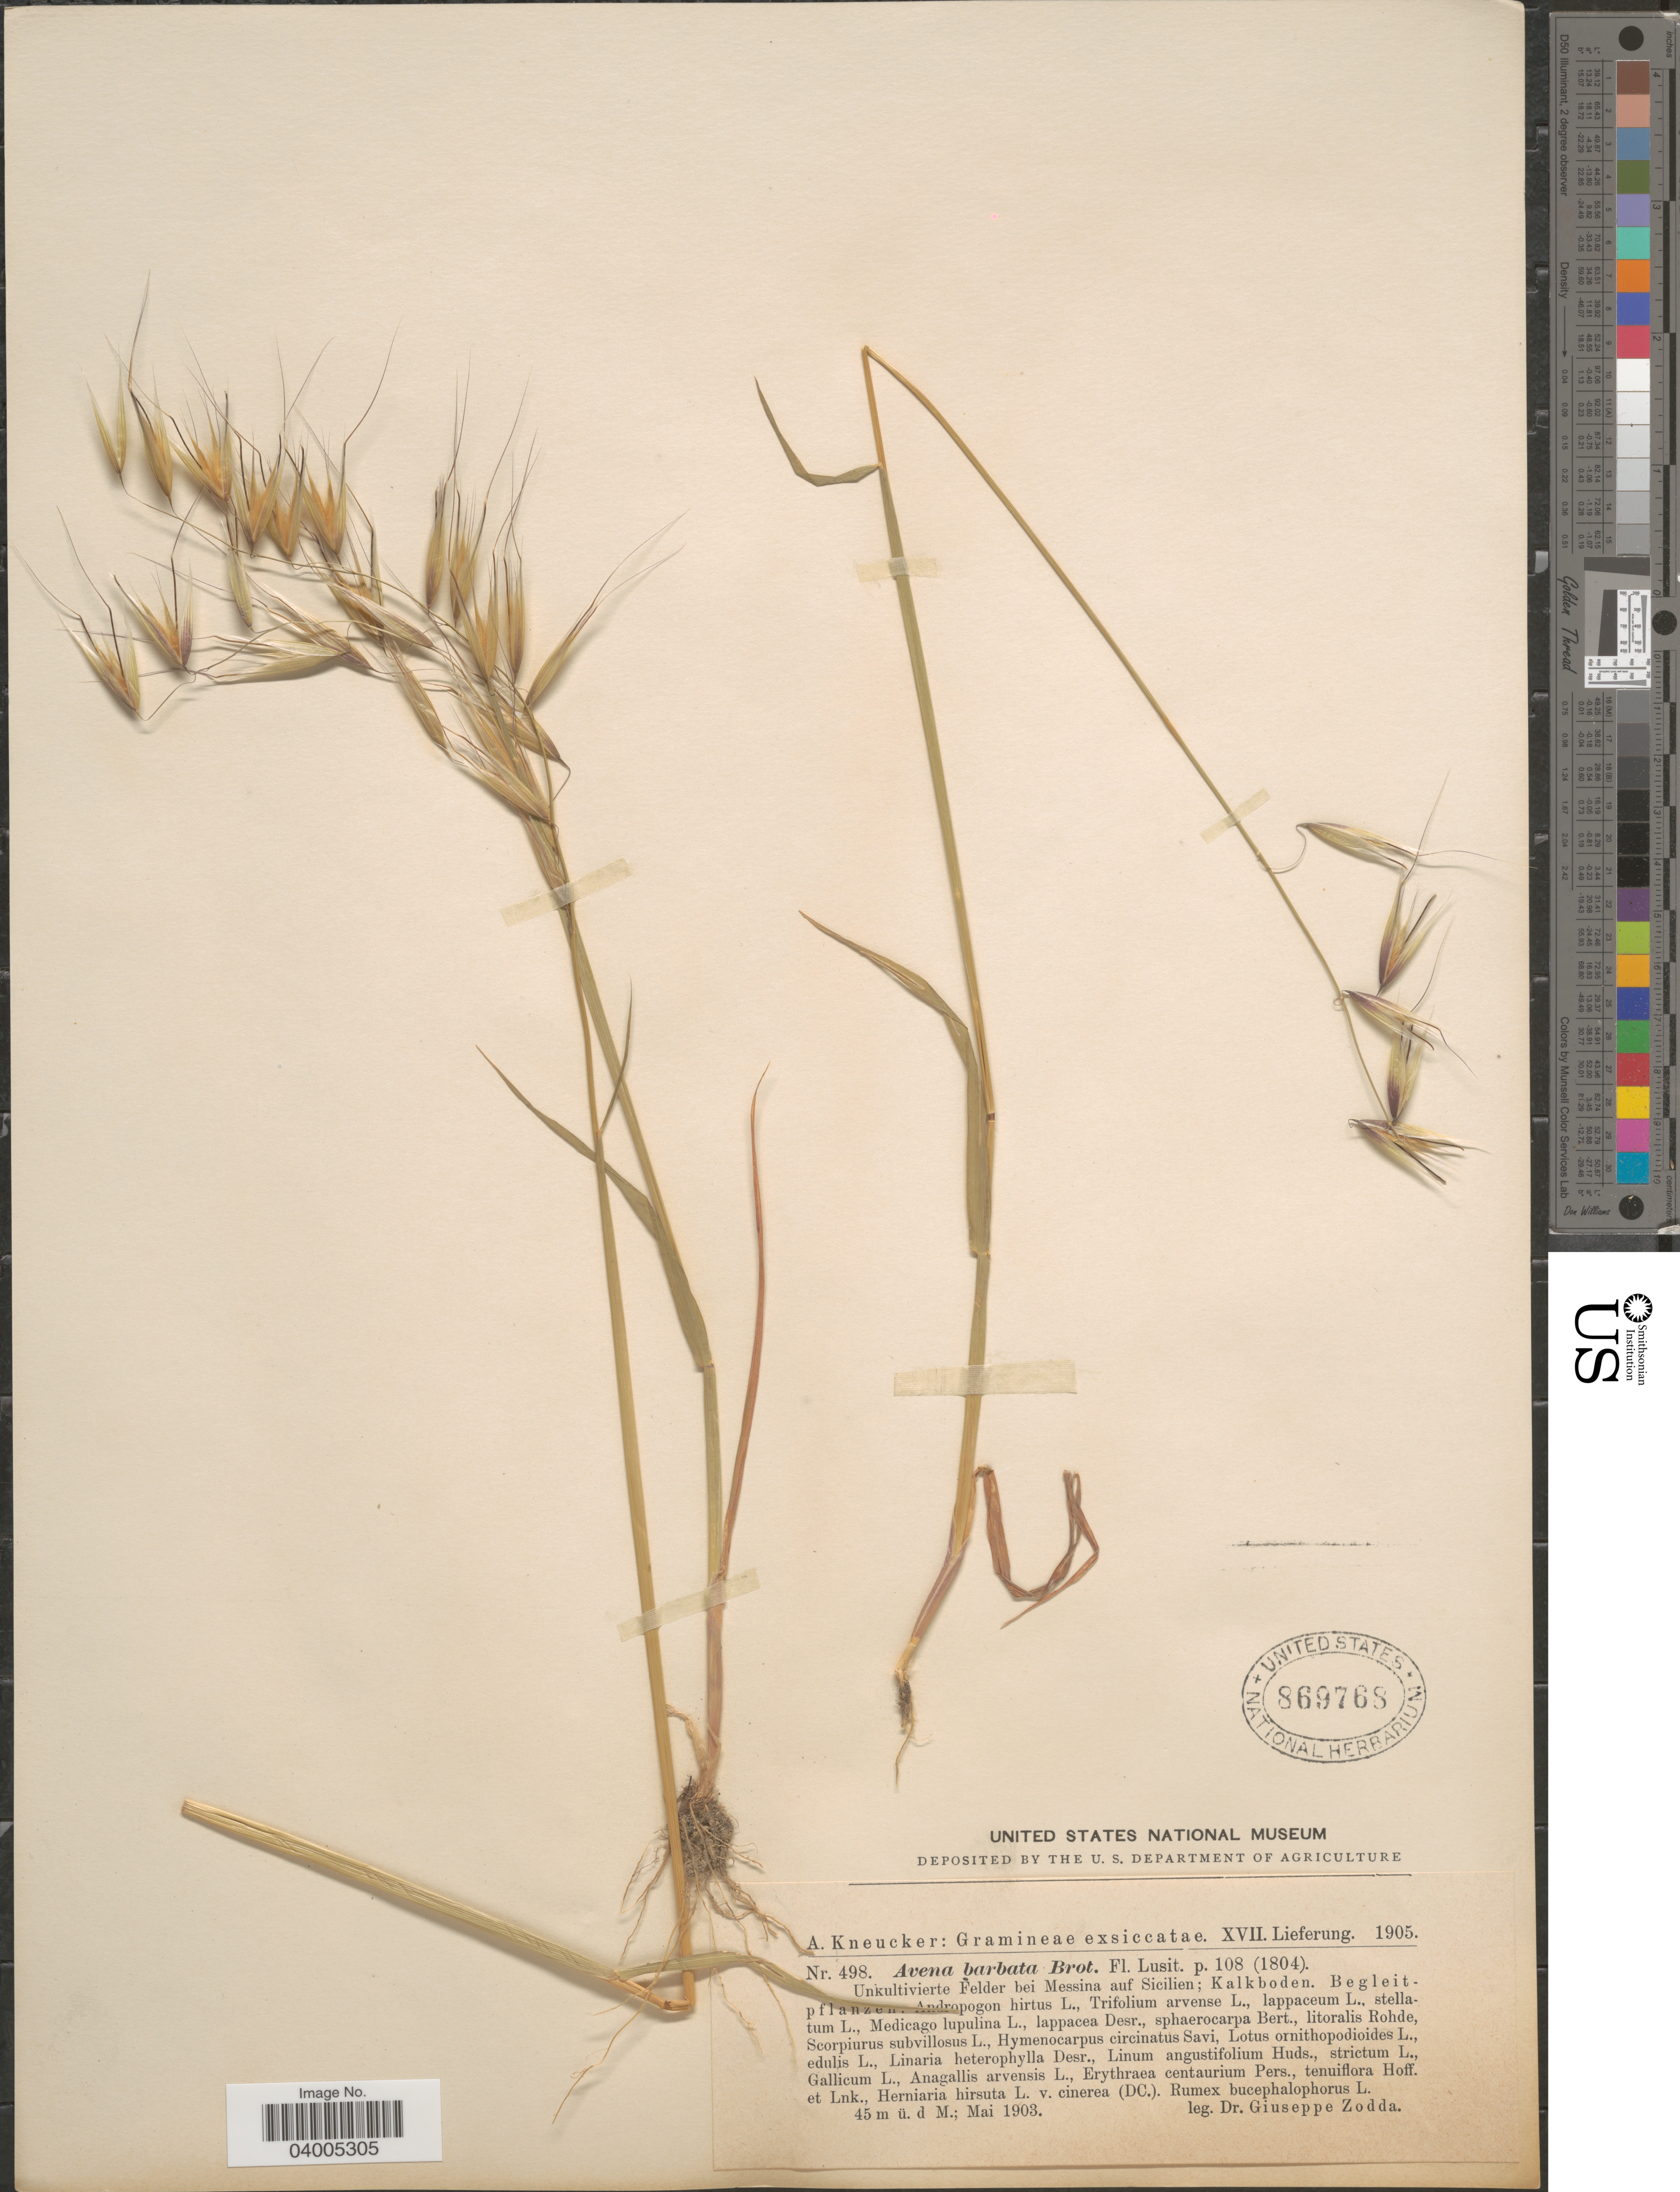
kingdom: Plantae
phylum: Tracheophyta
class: Liliopsida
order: Poales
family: Poaceae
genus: Avena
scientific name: Avena barbata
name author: Pott ex Link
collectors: G. Zodda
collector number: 498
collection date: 1903-05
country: Italy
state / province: Siciliana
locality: Unkultivierte Felder bei Messina auf Sicilien; Kalkboden.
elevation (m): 45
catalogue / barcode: US 869768